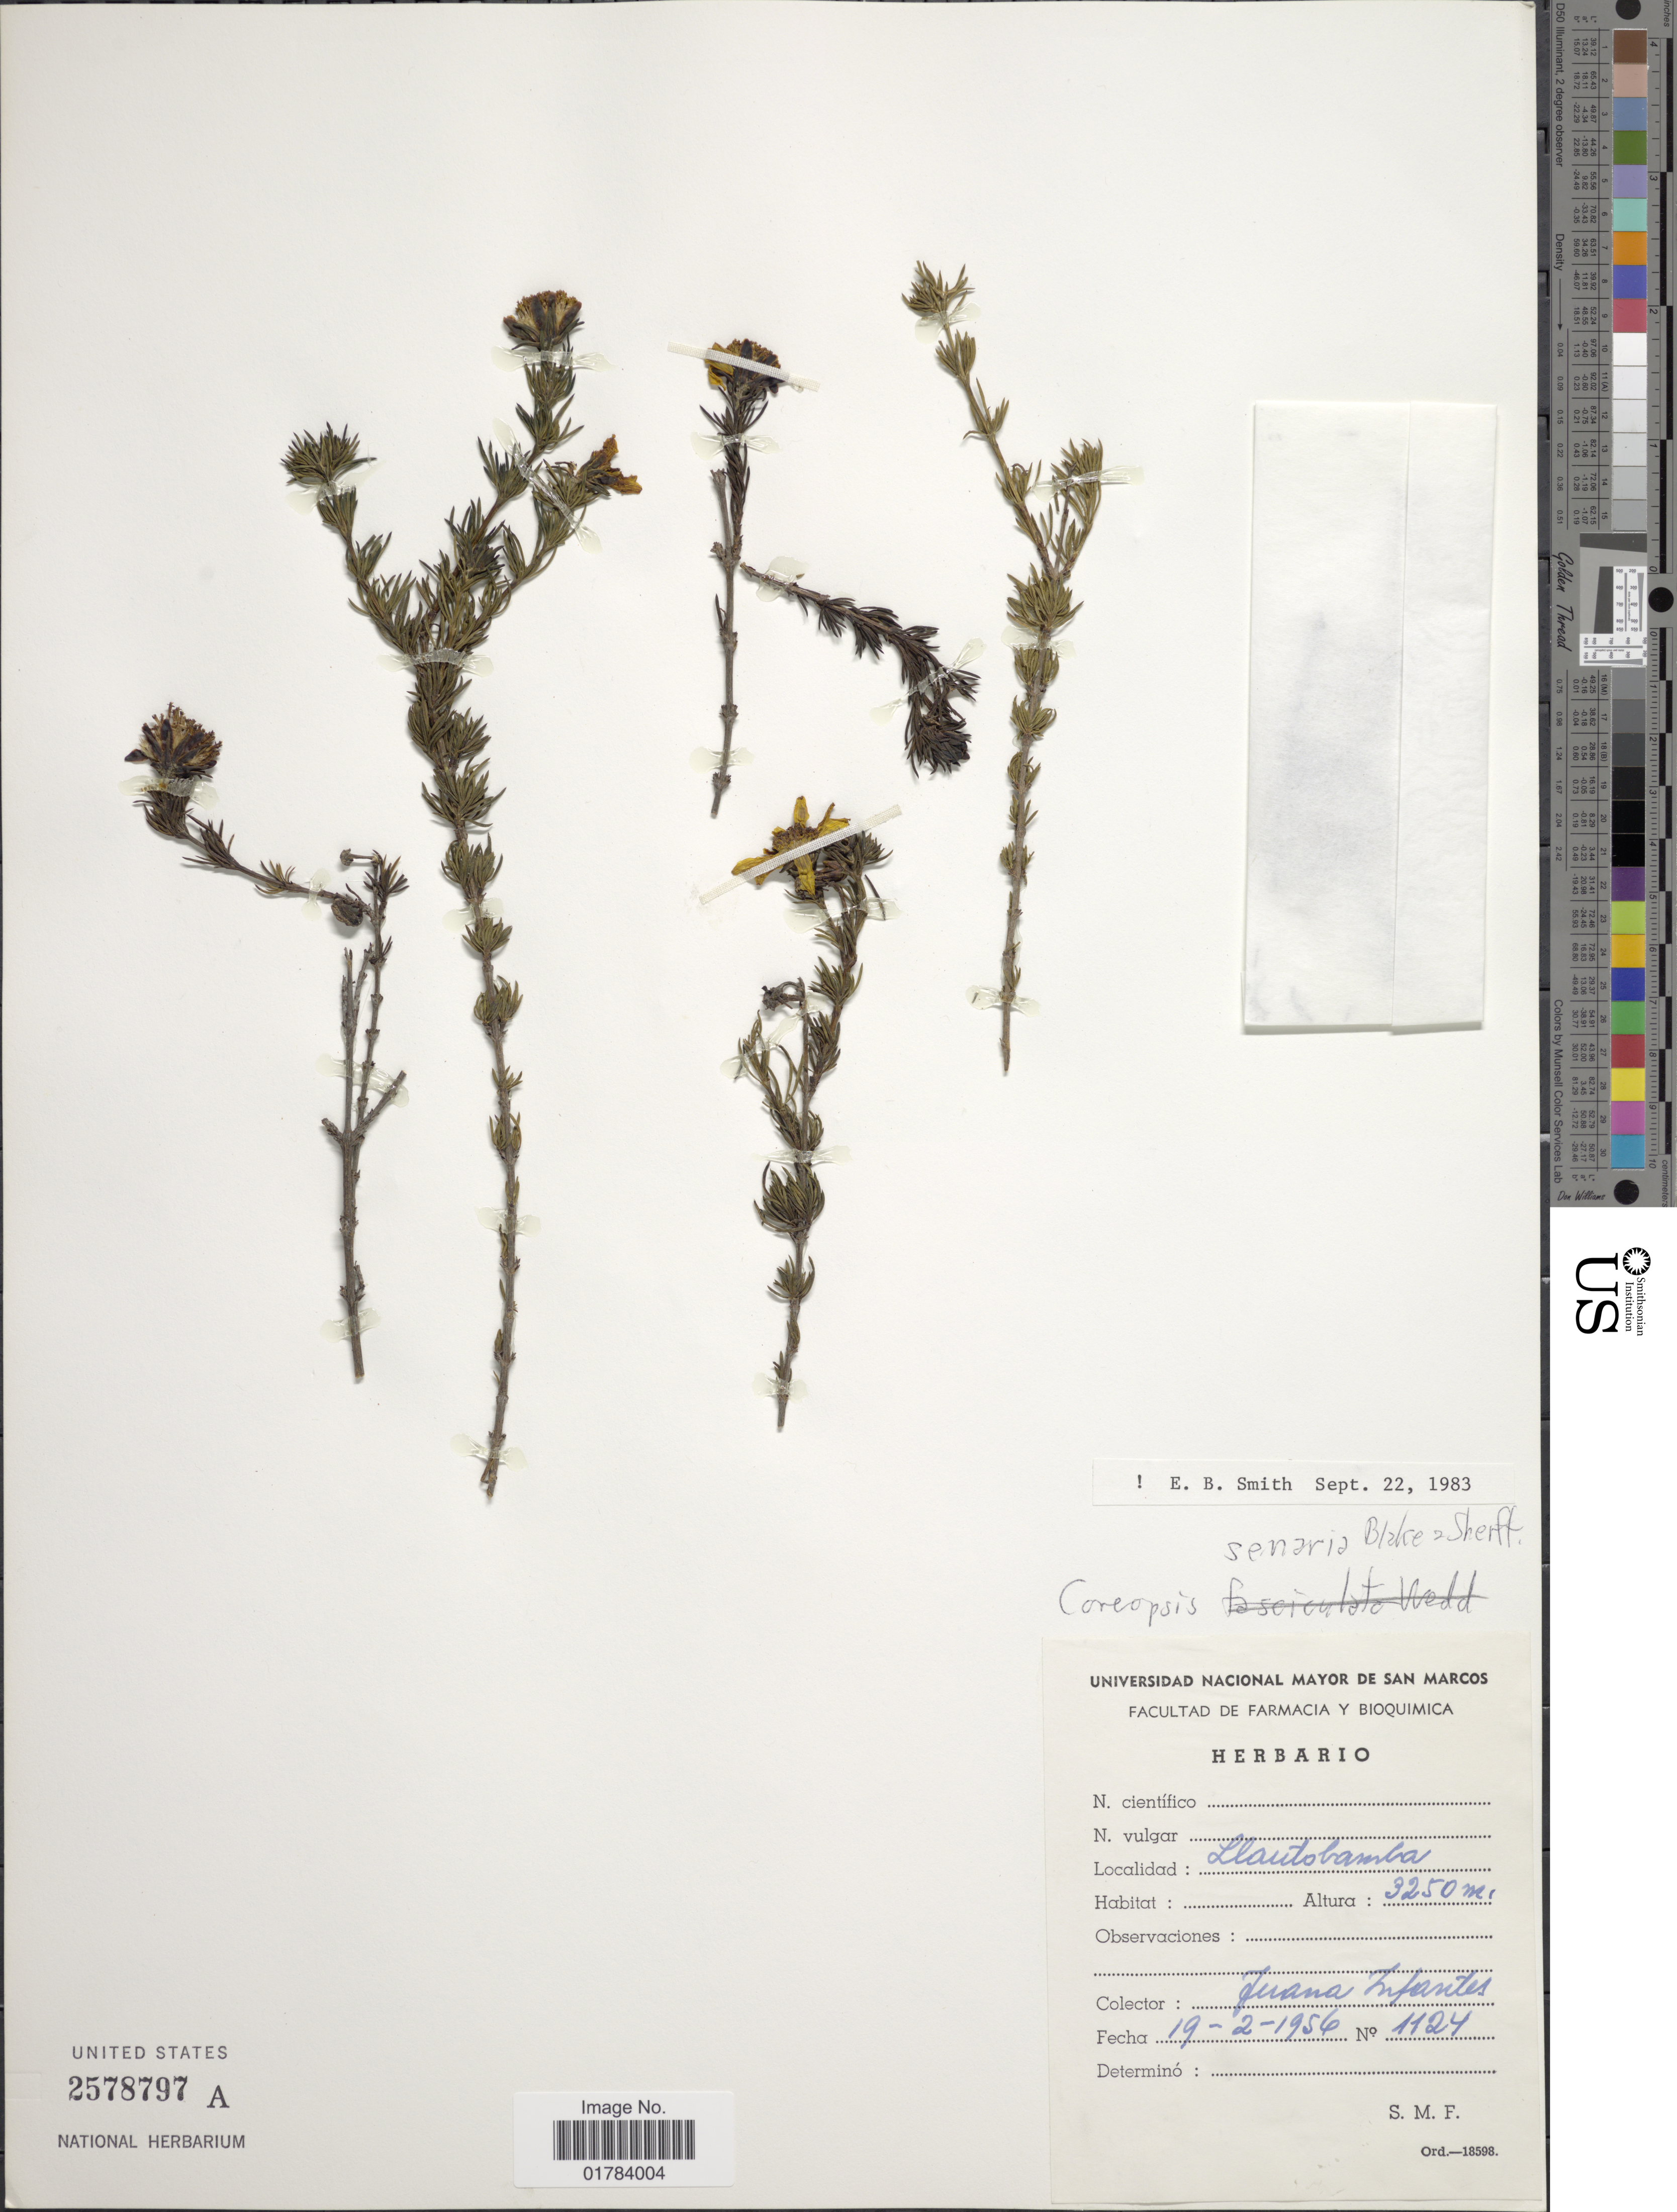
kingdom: Plantae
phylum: Tracheophyta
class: Magnoliopsida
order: Asterales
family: Asteraceae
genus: Coreopsis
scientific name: Coreopsis senaria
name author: S.F. Blake & Sherff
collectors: J. Infantes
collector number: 1124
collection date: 1965-02-19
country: Peru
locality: Llautobamba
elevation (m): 3250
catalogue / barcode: US 2578797A